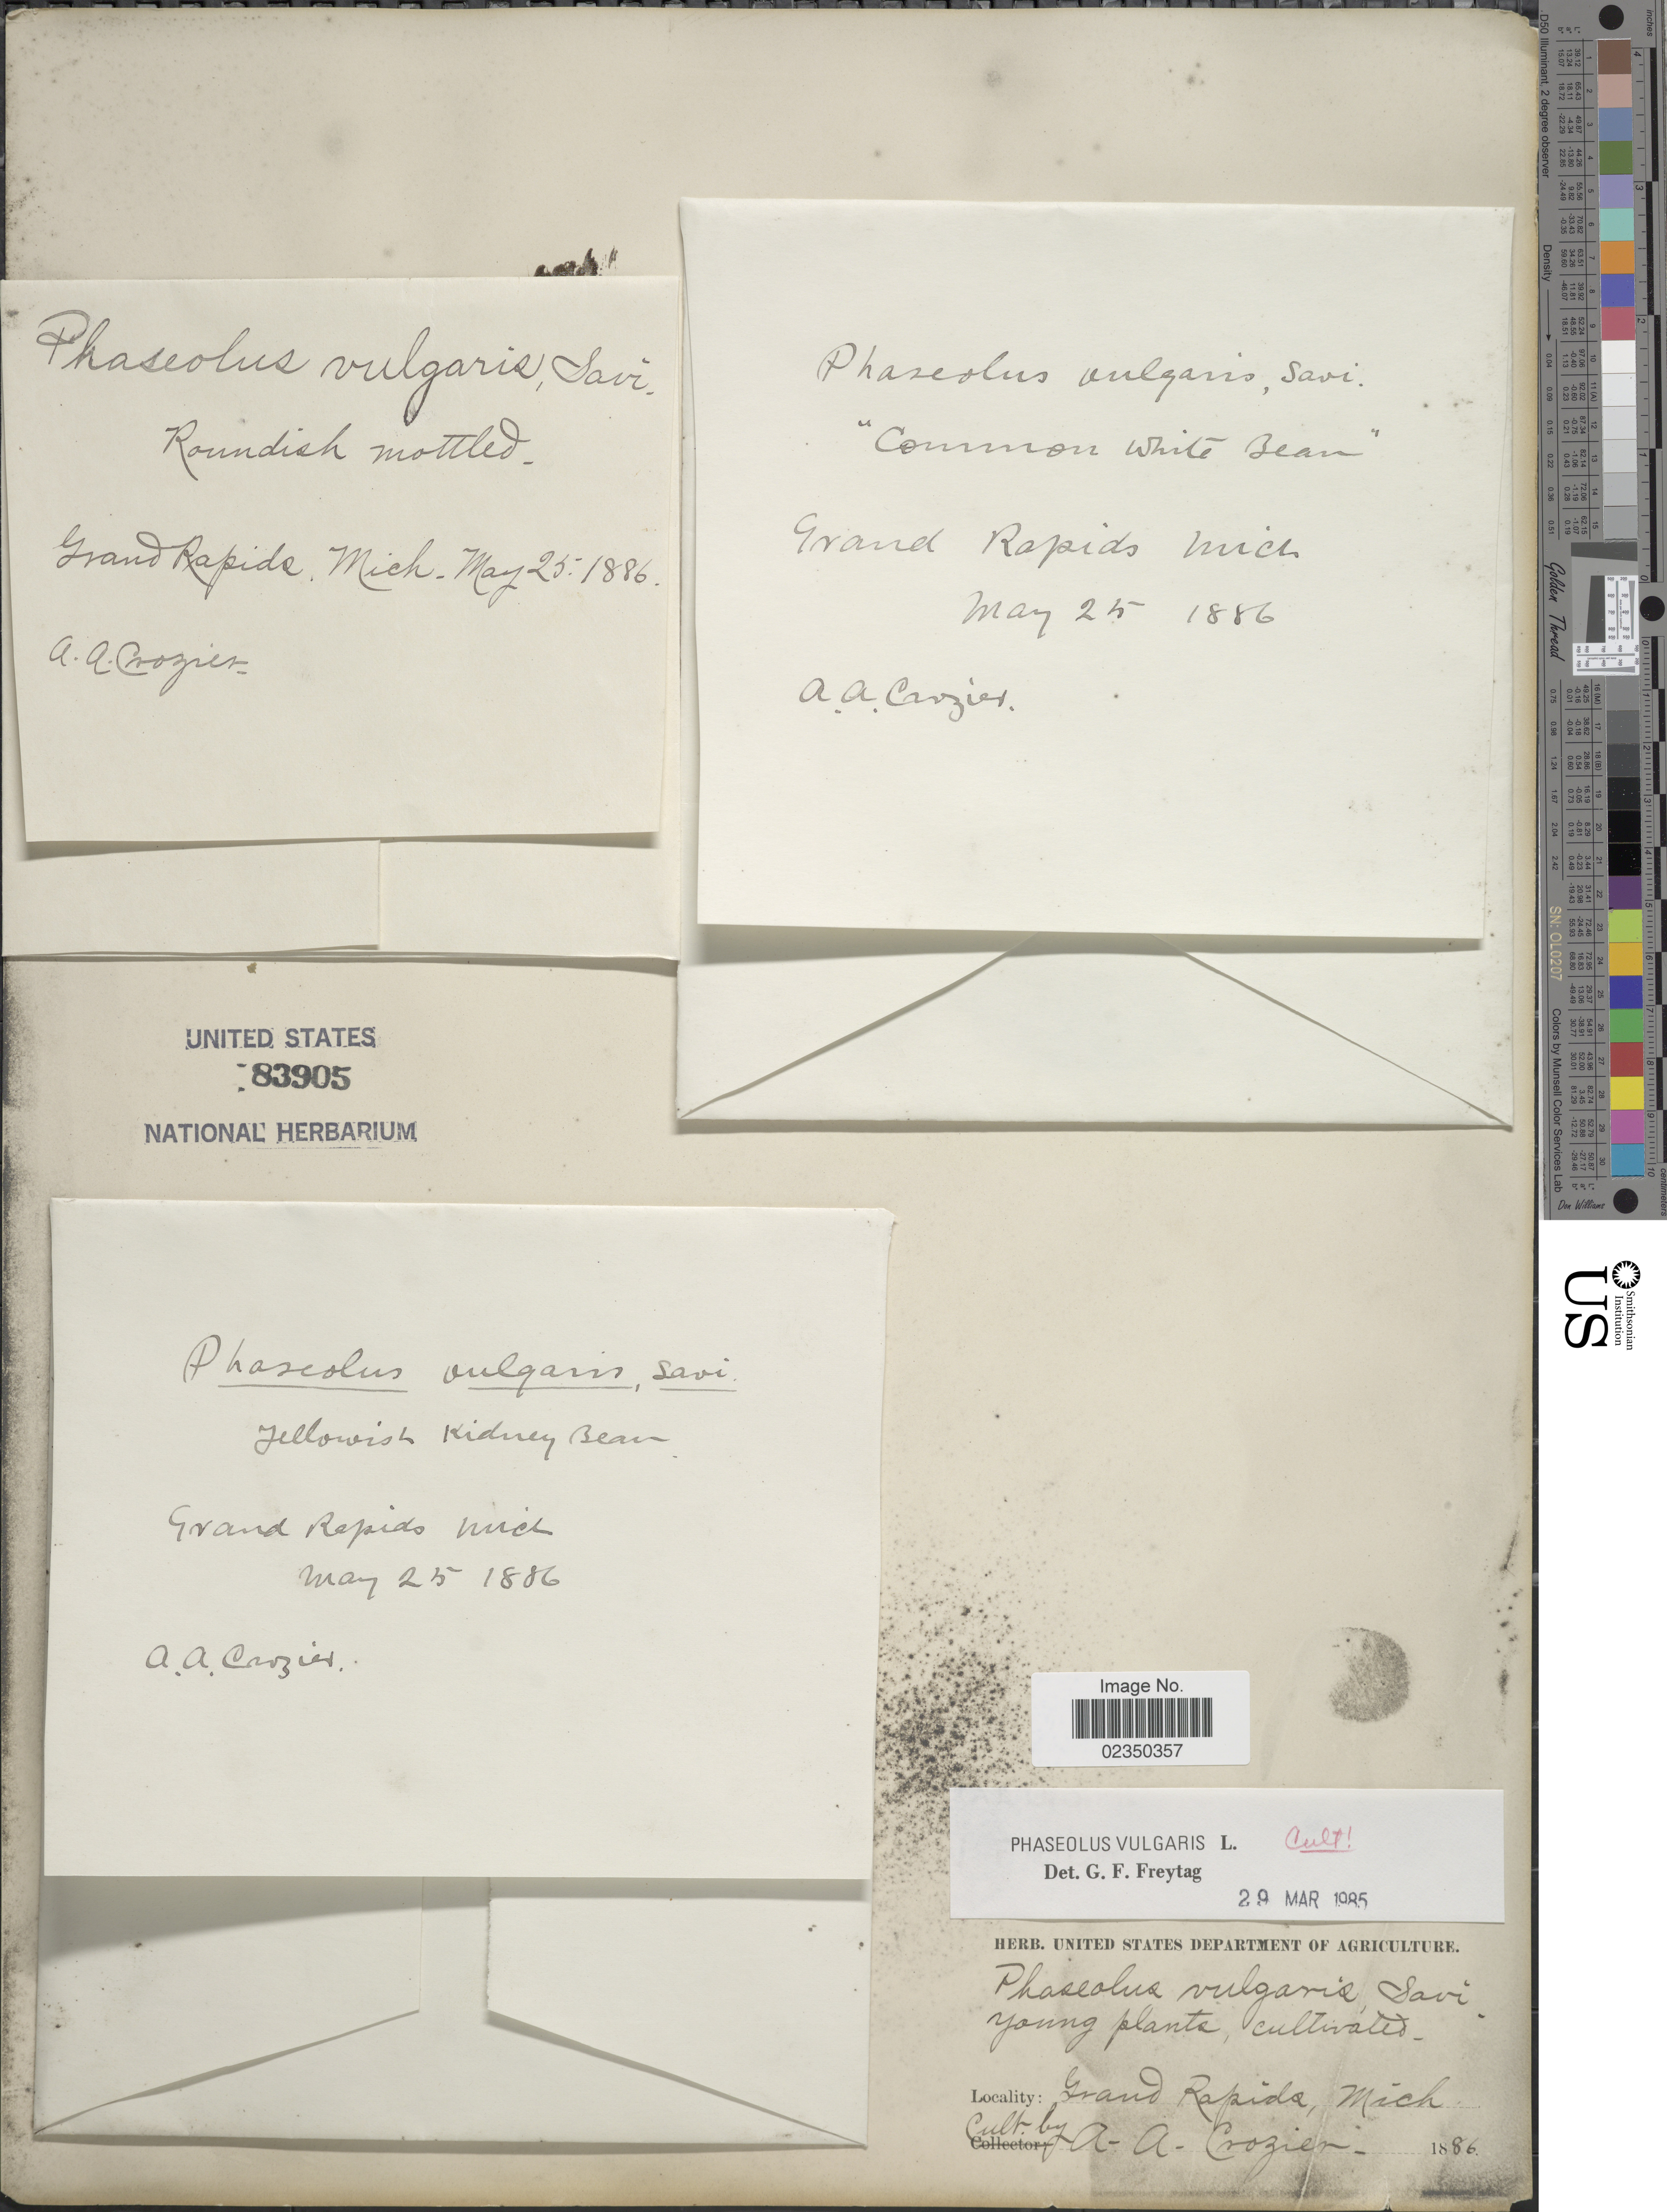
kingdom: Plantae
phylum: Tracheophyta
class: Magnoliopsida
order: Fabales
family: Fabaceae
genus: Phaseolus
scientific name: Phaseolus vulgaris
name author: L.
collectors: A. Crozier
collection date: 1868-05-25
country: United States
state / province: Michigan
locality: Grand Rapids, Mich., cult.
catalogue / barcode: US 83905